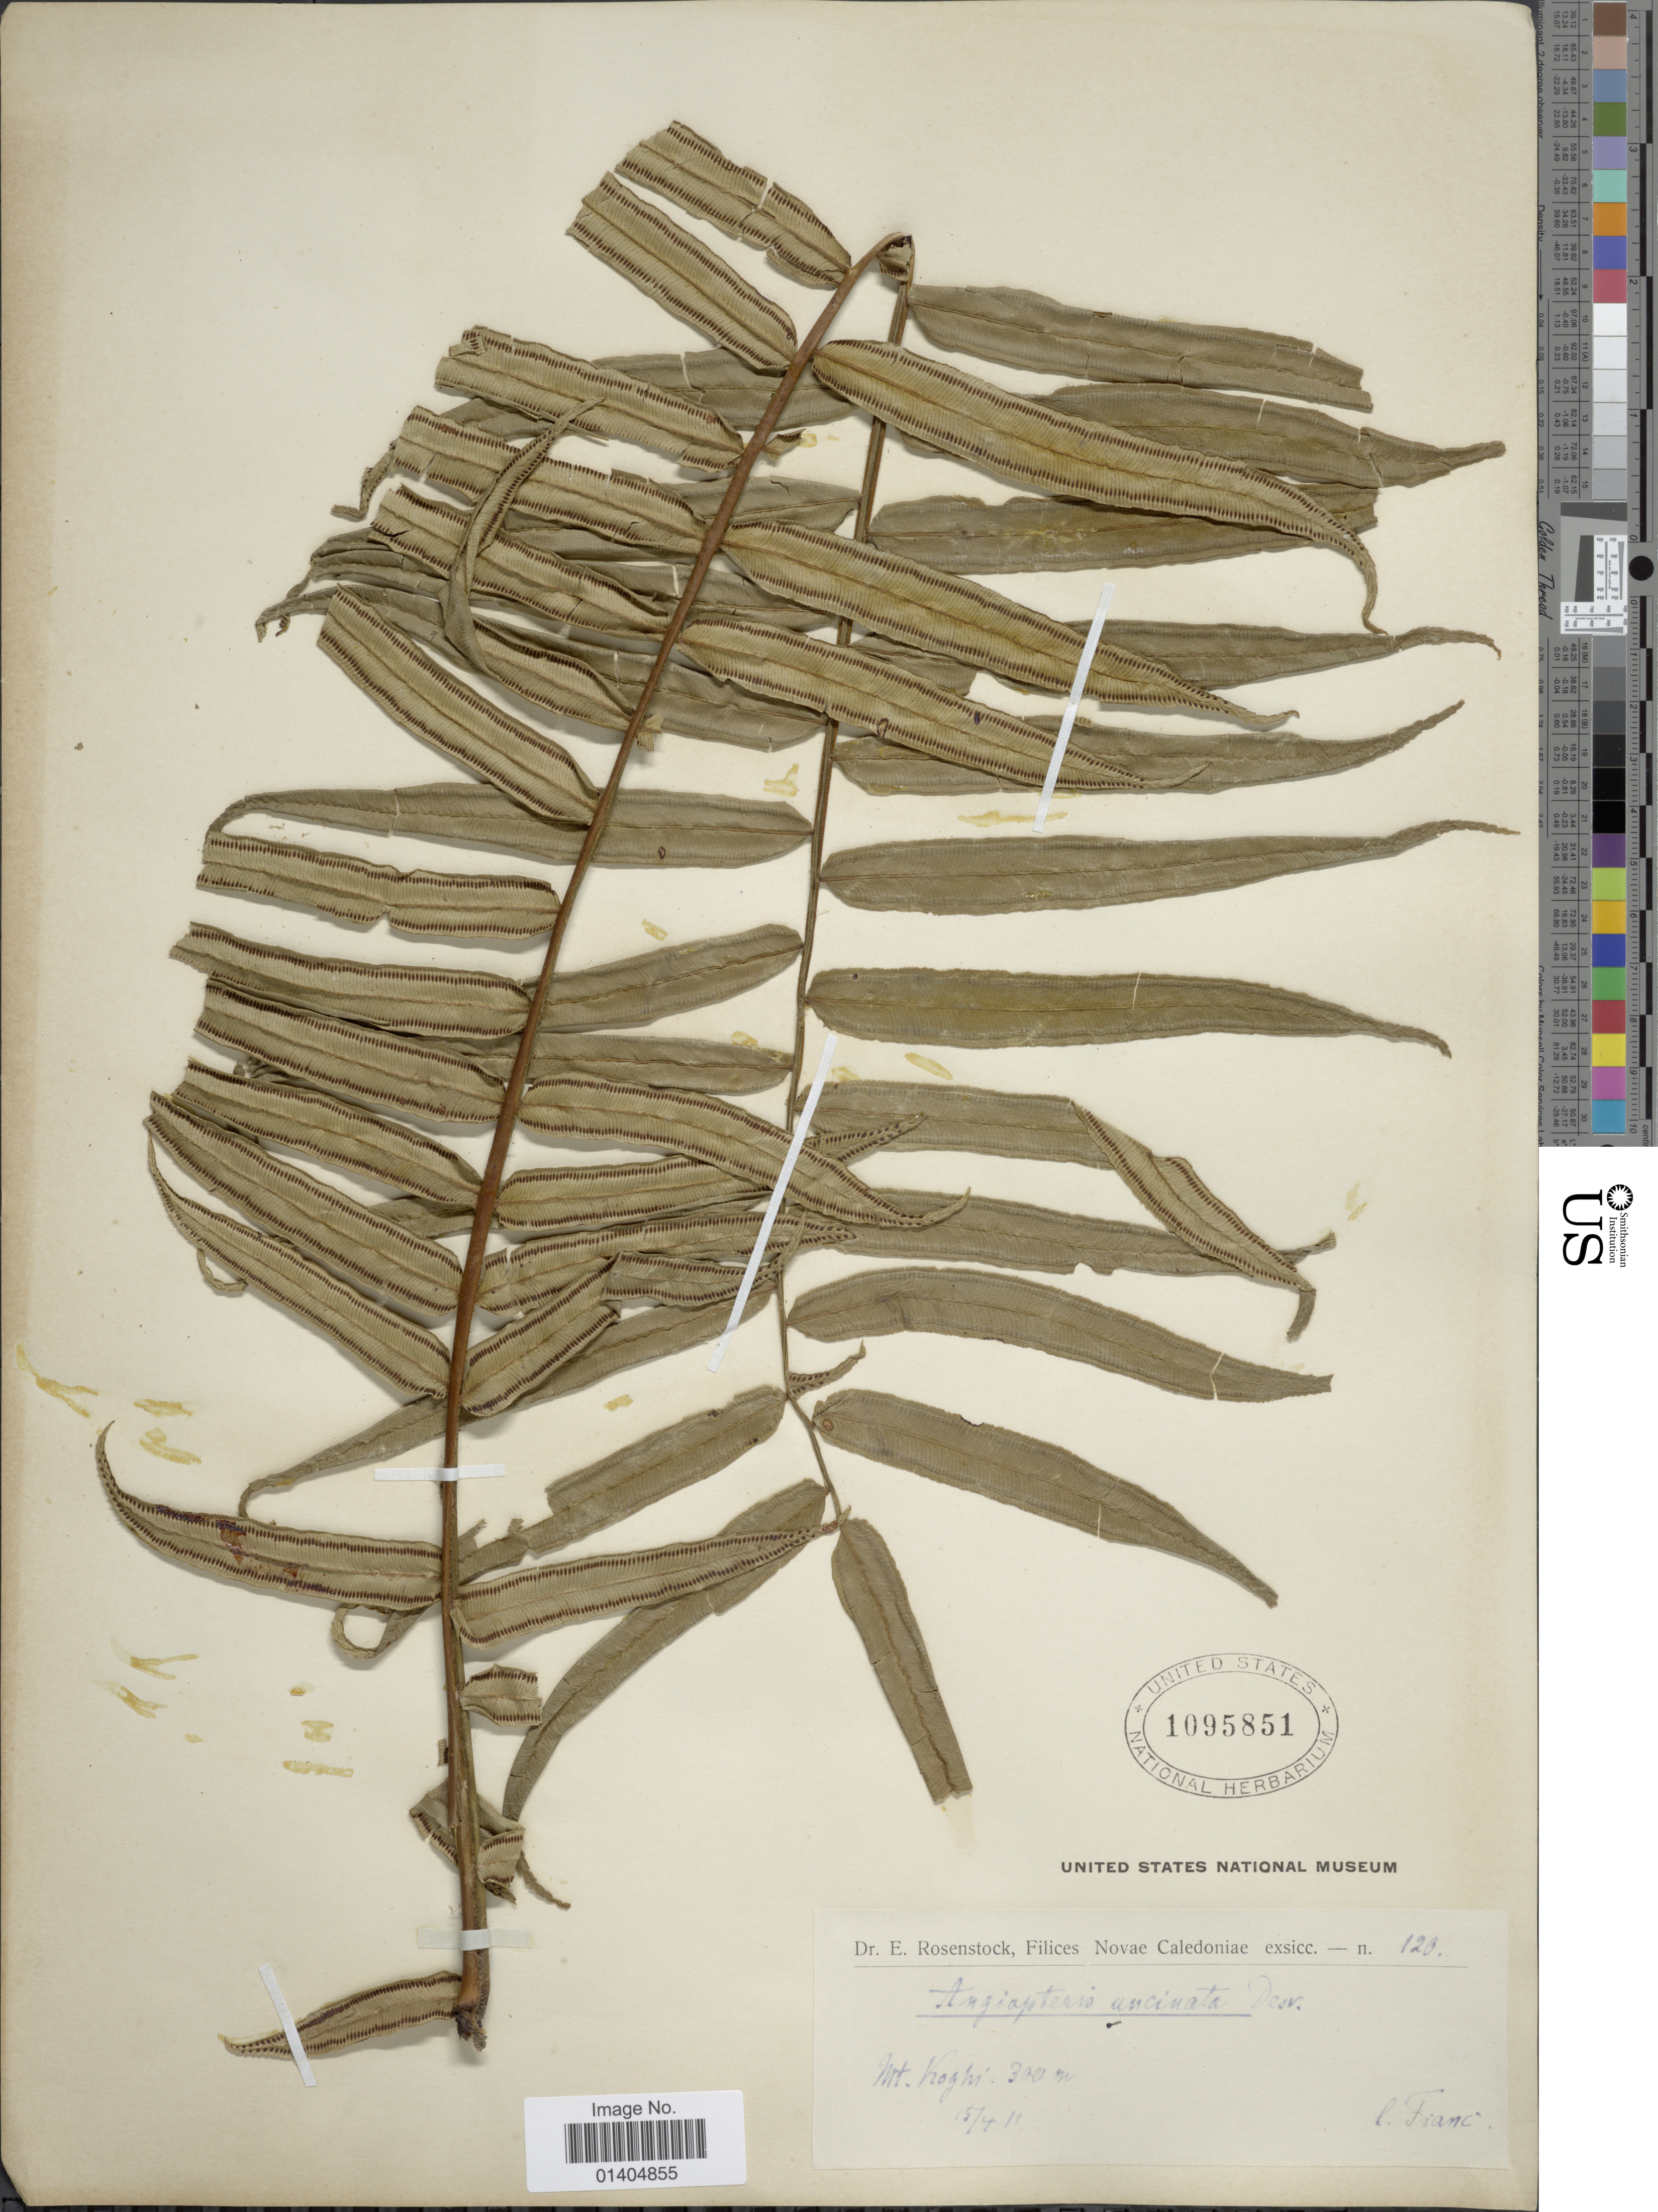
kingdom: Plantae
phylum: Tracheophyta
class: Polypodiopsida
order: Marattiales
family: Marattiaceae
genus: Angiopteris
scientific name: Angiopteris uncinata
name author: de Vriese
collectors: E. Rosenstock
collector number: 120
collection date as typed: Transcribed d/m/y: 15/4/11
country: New Caledonia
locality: Filices Novae Caledoniae Mt. Koghi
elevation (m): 300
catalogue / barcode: US 1095851